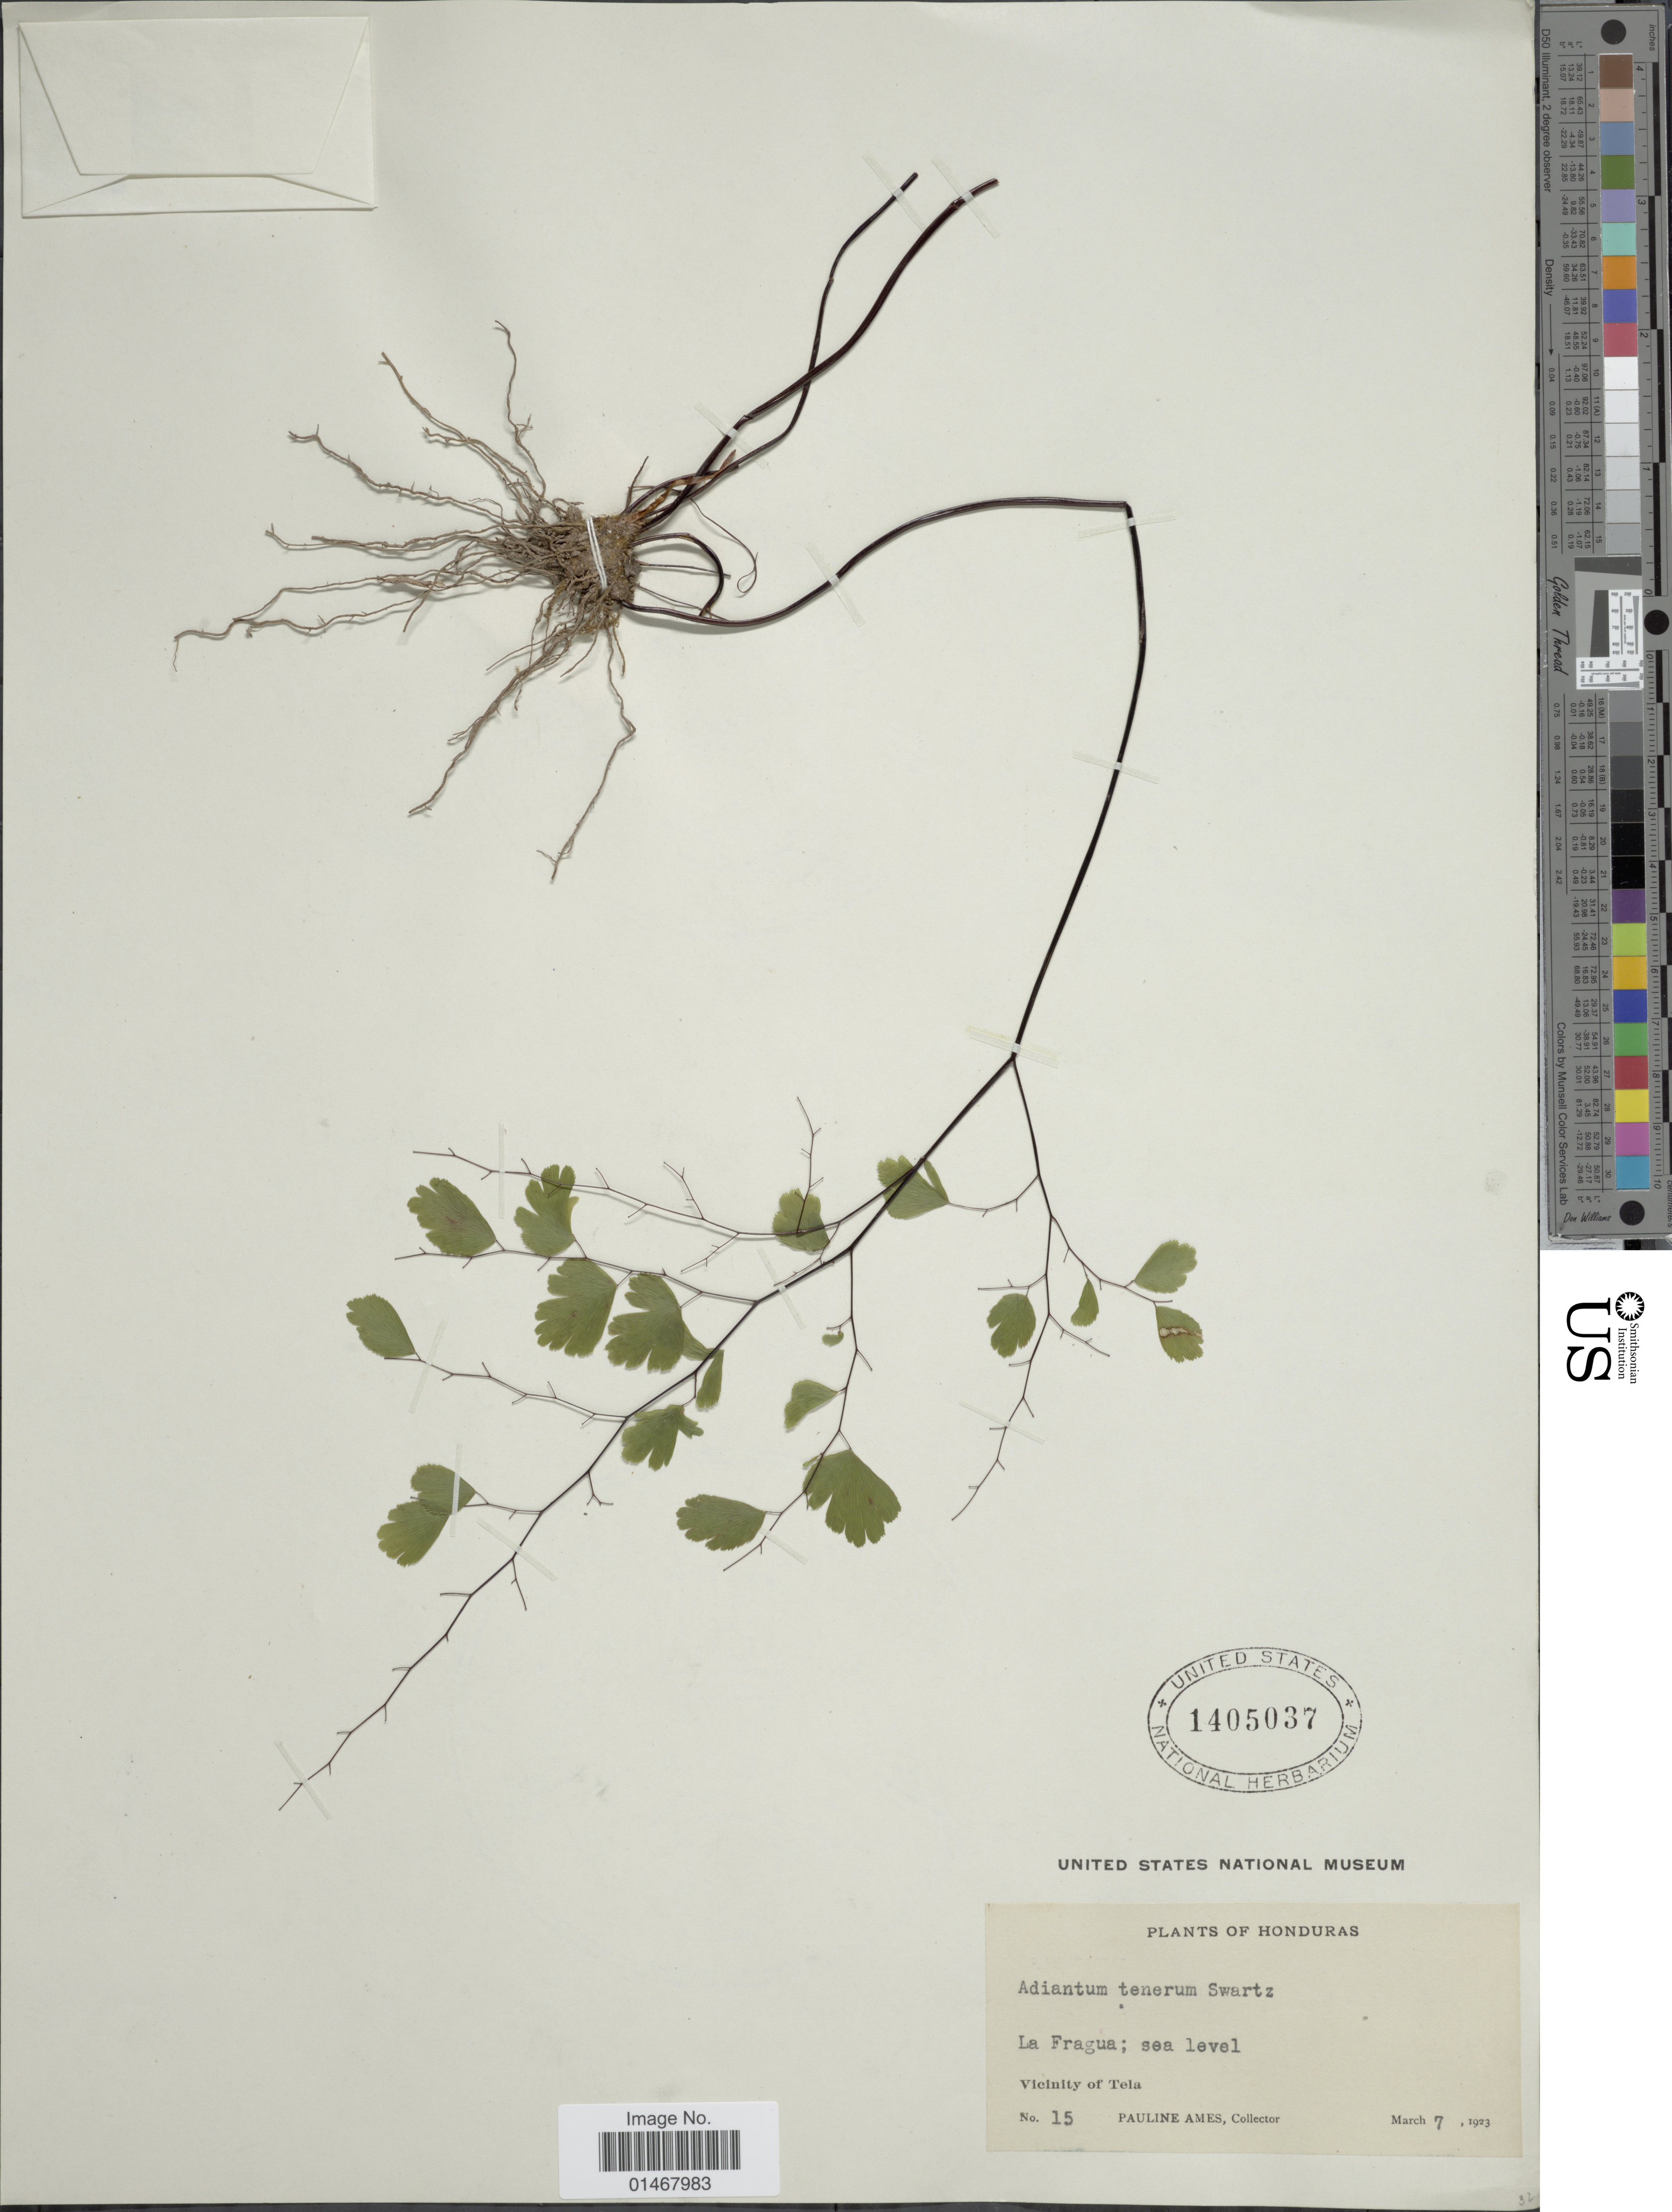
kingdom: Plantae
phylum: Tracheophyta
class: Polypodiopsida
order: Polypodiales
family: Pteridaceae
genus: Adiantum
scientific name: Adiantum tenerum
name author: Sw.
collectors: P. Ames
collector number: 15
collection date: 1923-03-07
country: Honduras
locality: La Fragua, Vicinity of Tela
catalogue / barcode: US 1405037